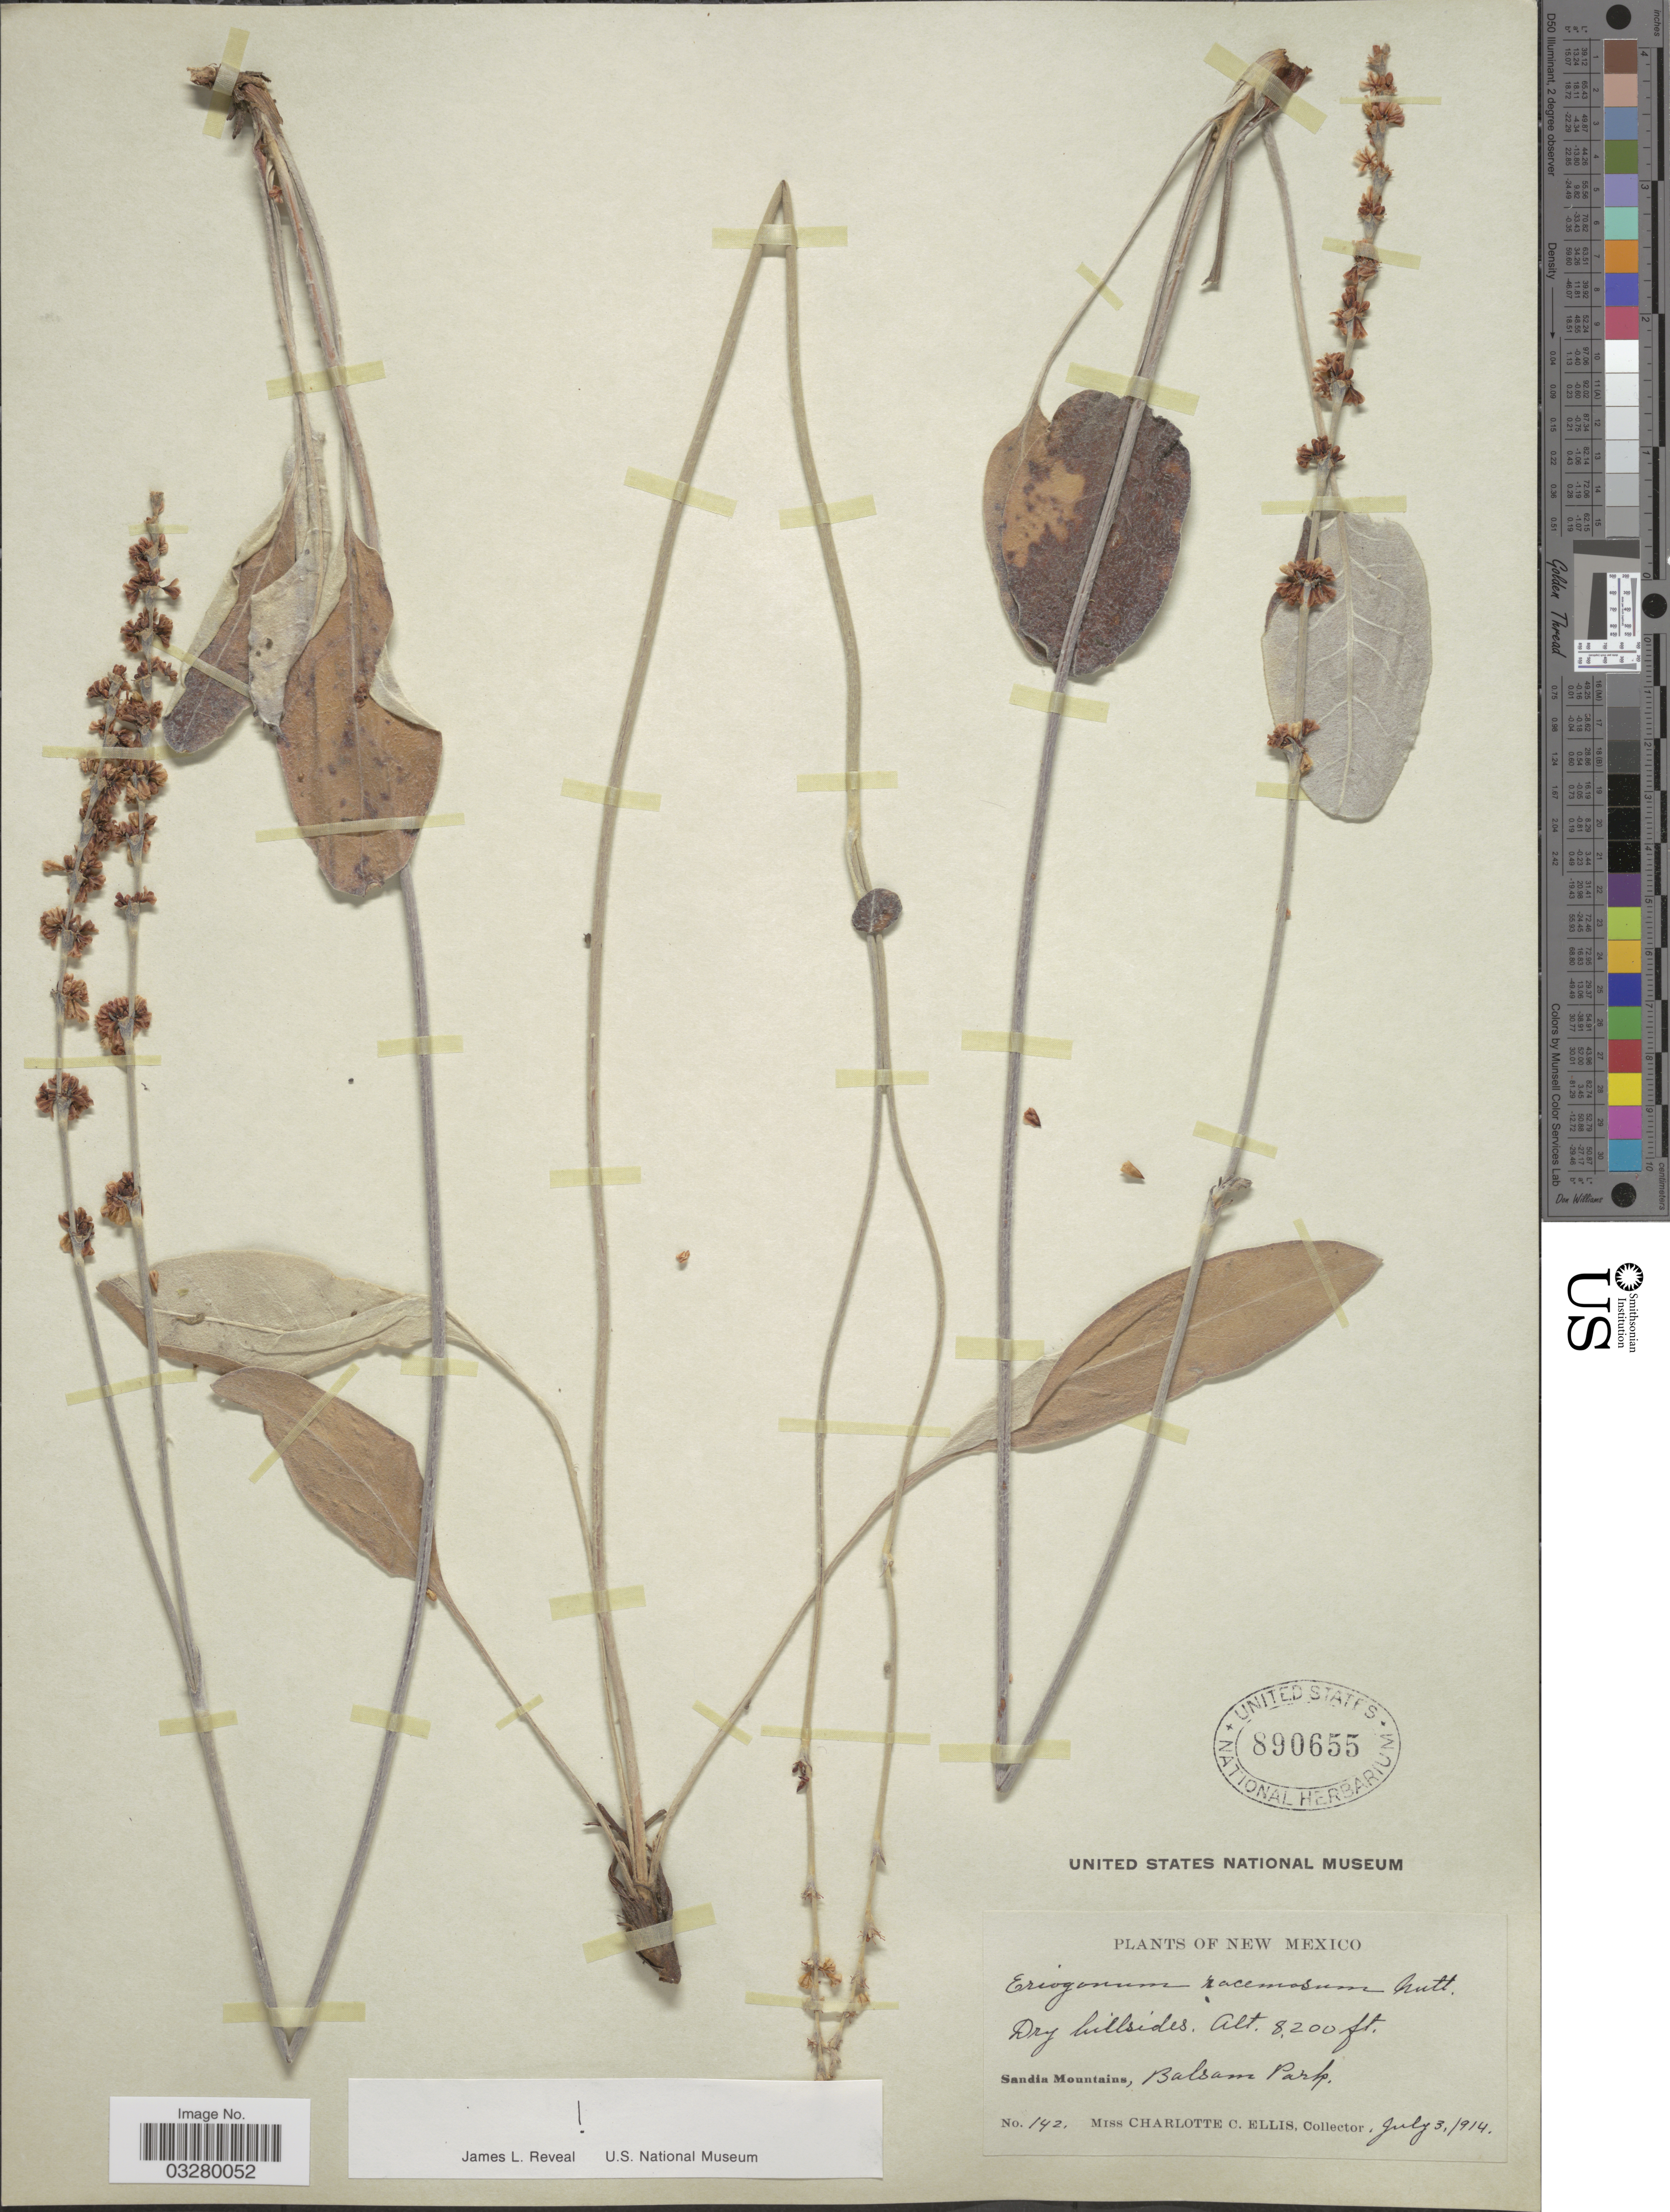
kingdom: Plantae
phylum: Tracheophyta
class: Magnoliopsida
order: Caryophyllales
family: Polygonaceae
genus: Eriogonum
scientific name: Eriogonum racemosum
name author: Nutt.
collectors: C. C. Ellis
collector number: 142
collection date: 1914-07-03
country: United States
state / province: New Mexico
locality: Sandia Mountains, Balsam Park.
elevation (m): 2499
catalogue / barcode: US 890655